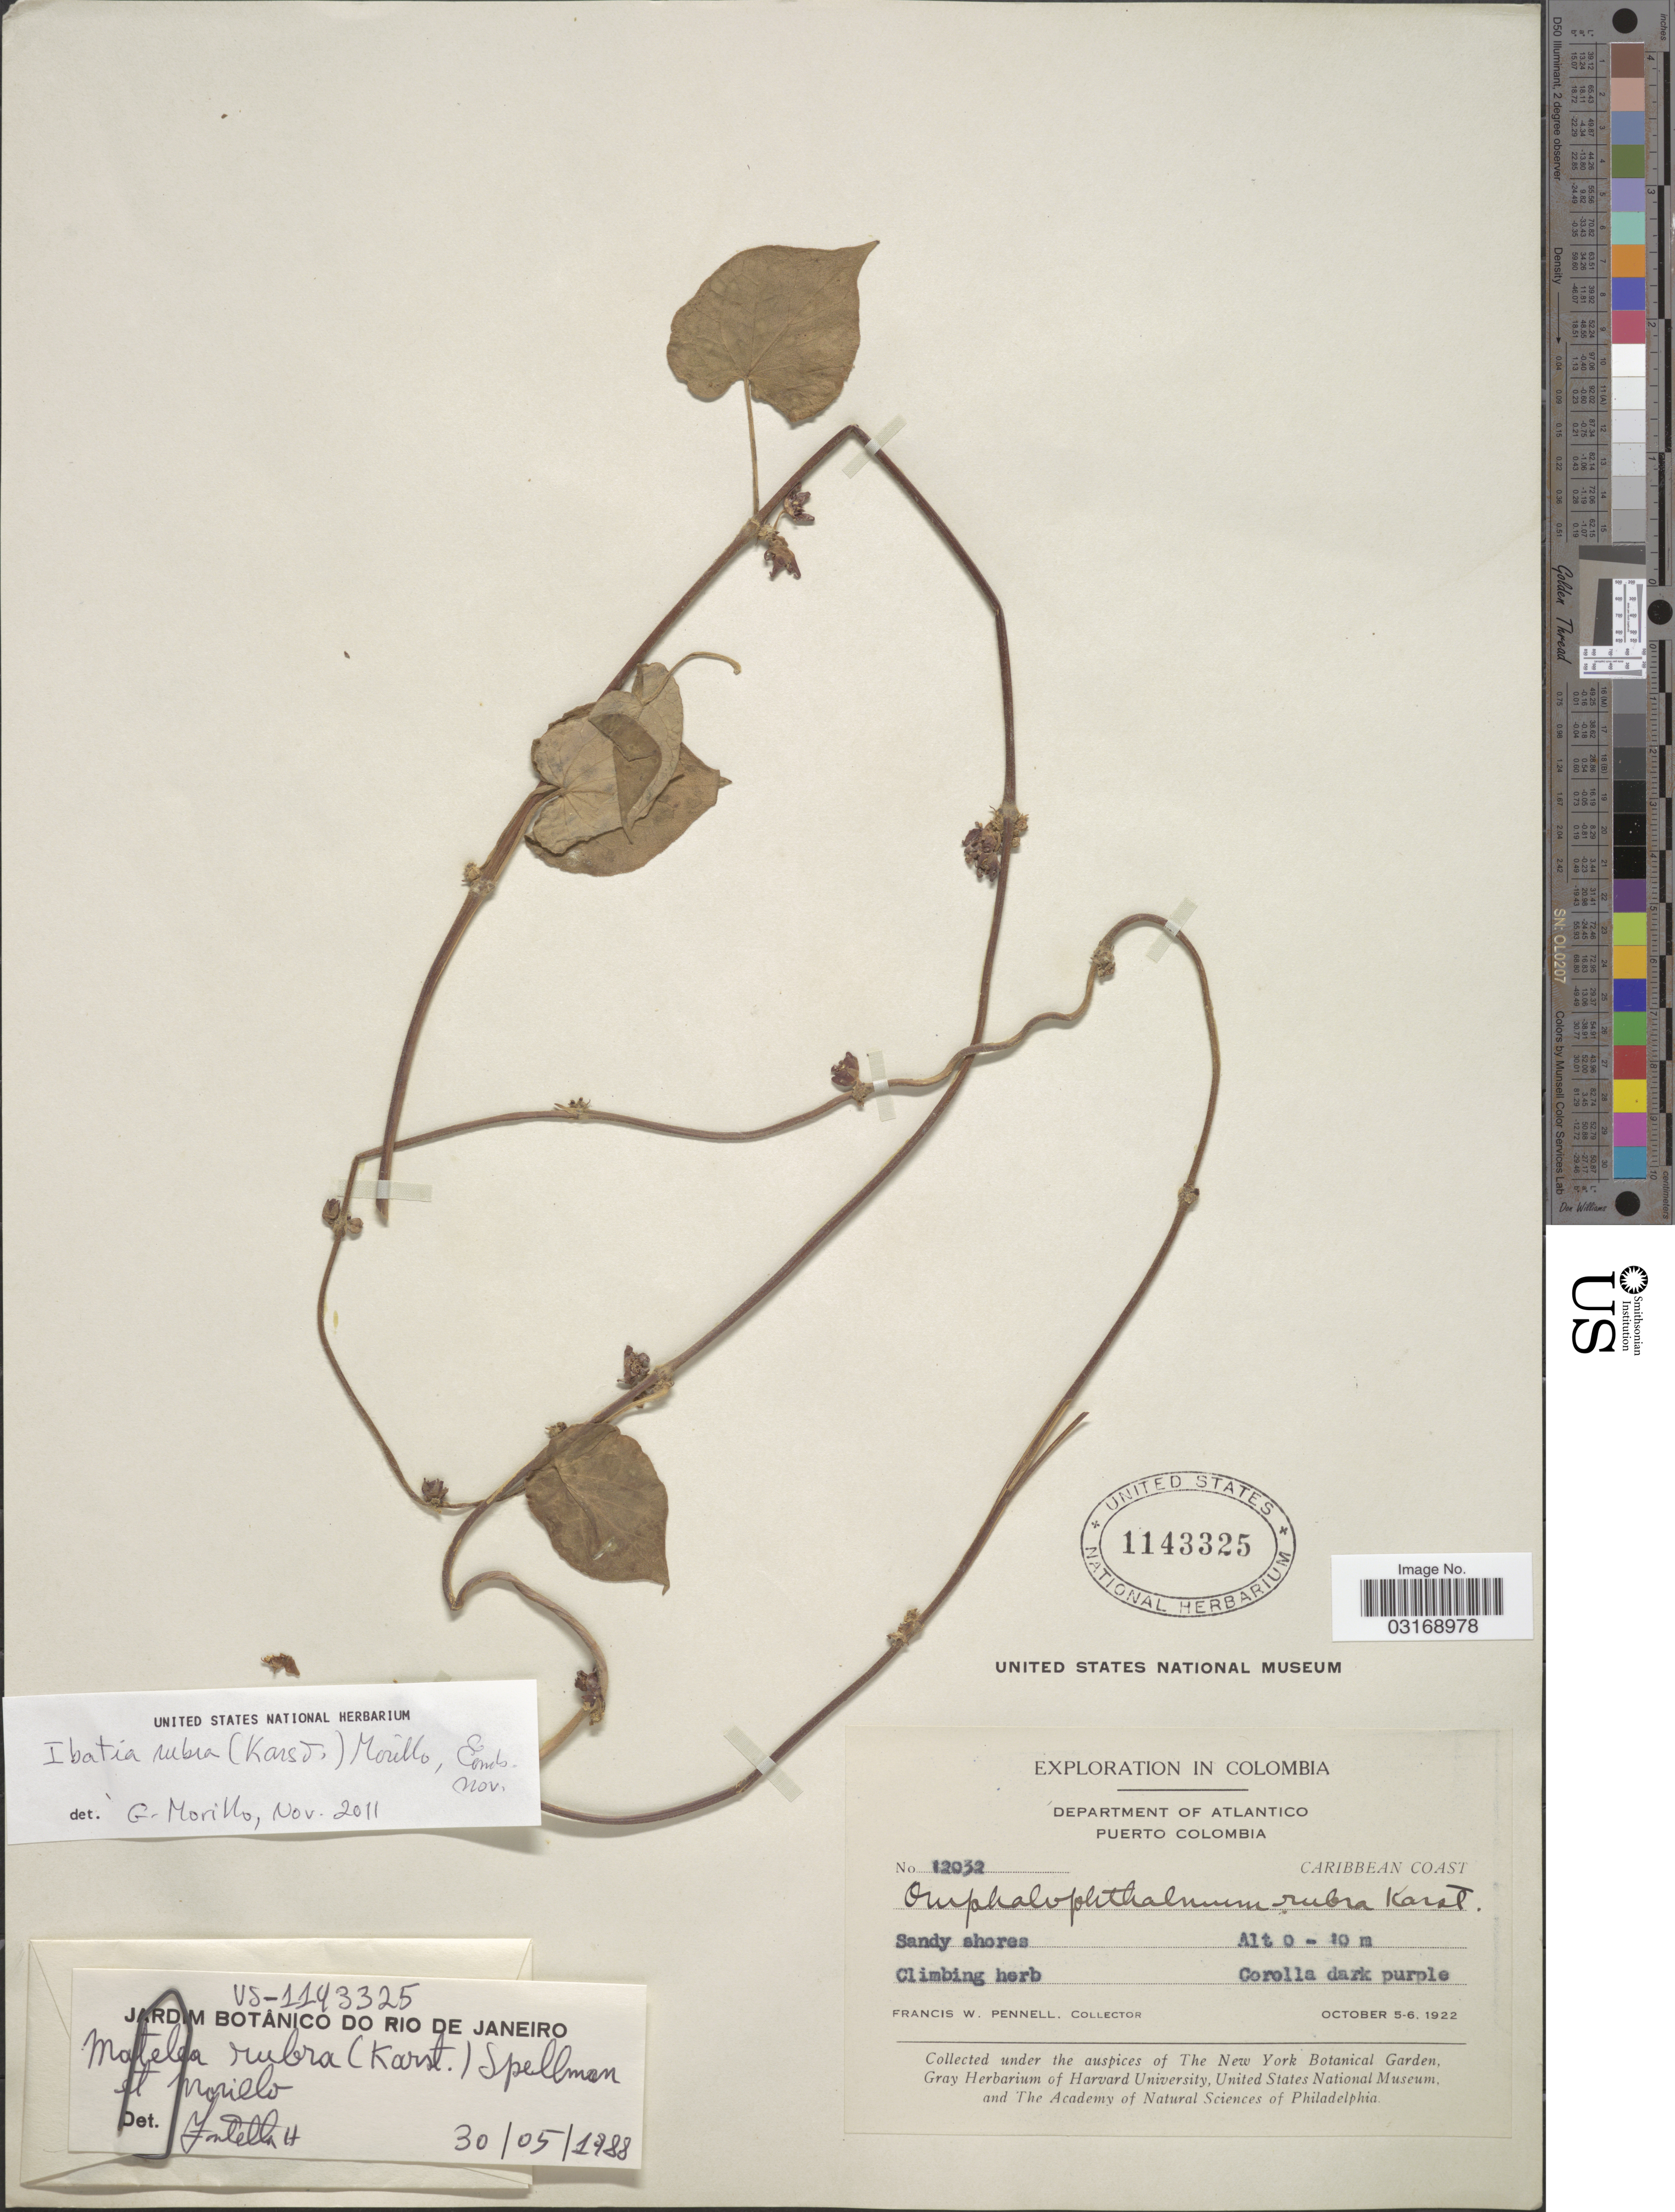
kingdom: Plantae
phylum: Tracheophyta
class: Magnoliopsida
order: Gentianales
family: Apocynaceae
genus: Ibatia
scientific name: Ibatia rubra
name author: (H. Karst.) Morillo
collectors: F. W. Pennell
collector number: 12032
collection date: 1922-10-05/1922-10-06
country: Colombia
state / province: Atlántico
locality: Department of Atlantico. Puerto Colombia. Caribbean Coast.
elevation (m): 0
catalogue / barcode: US 1143325